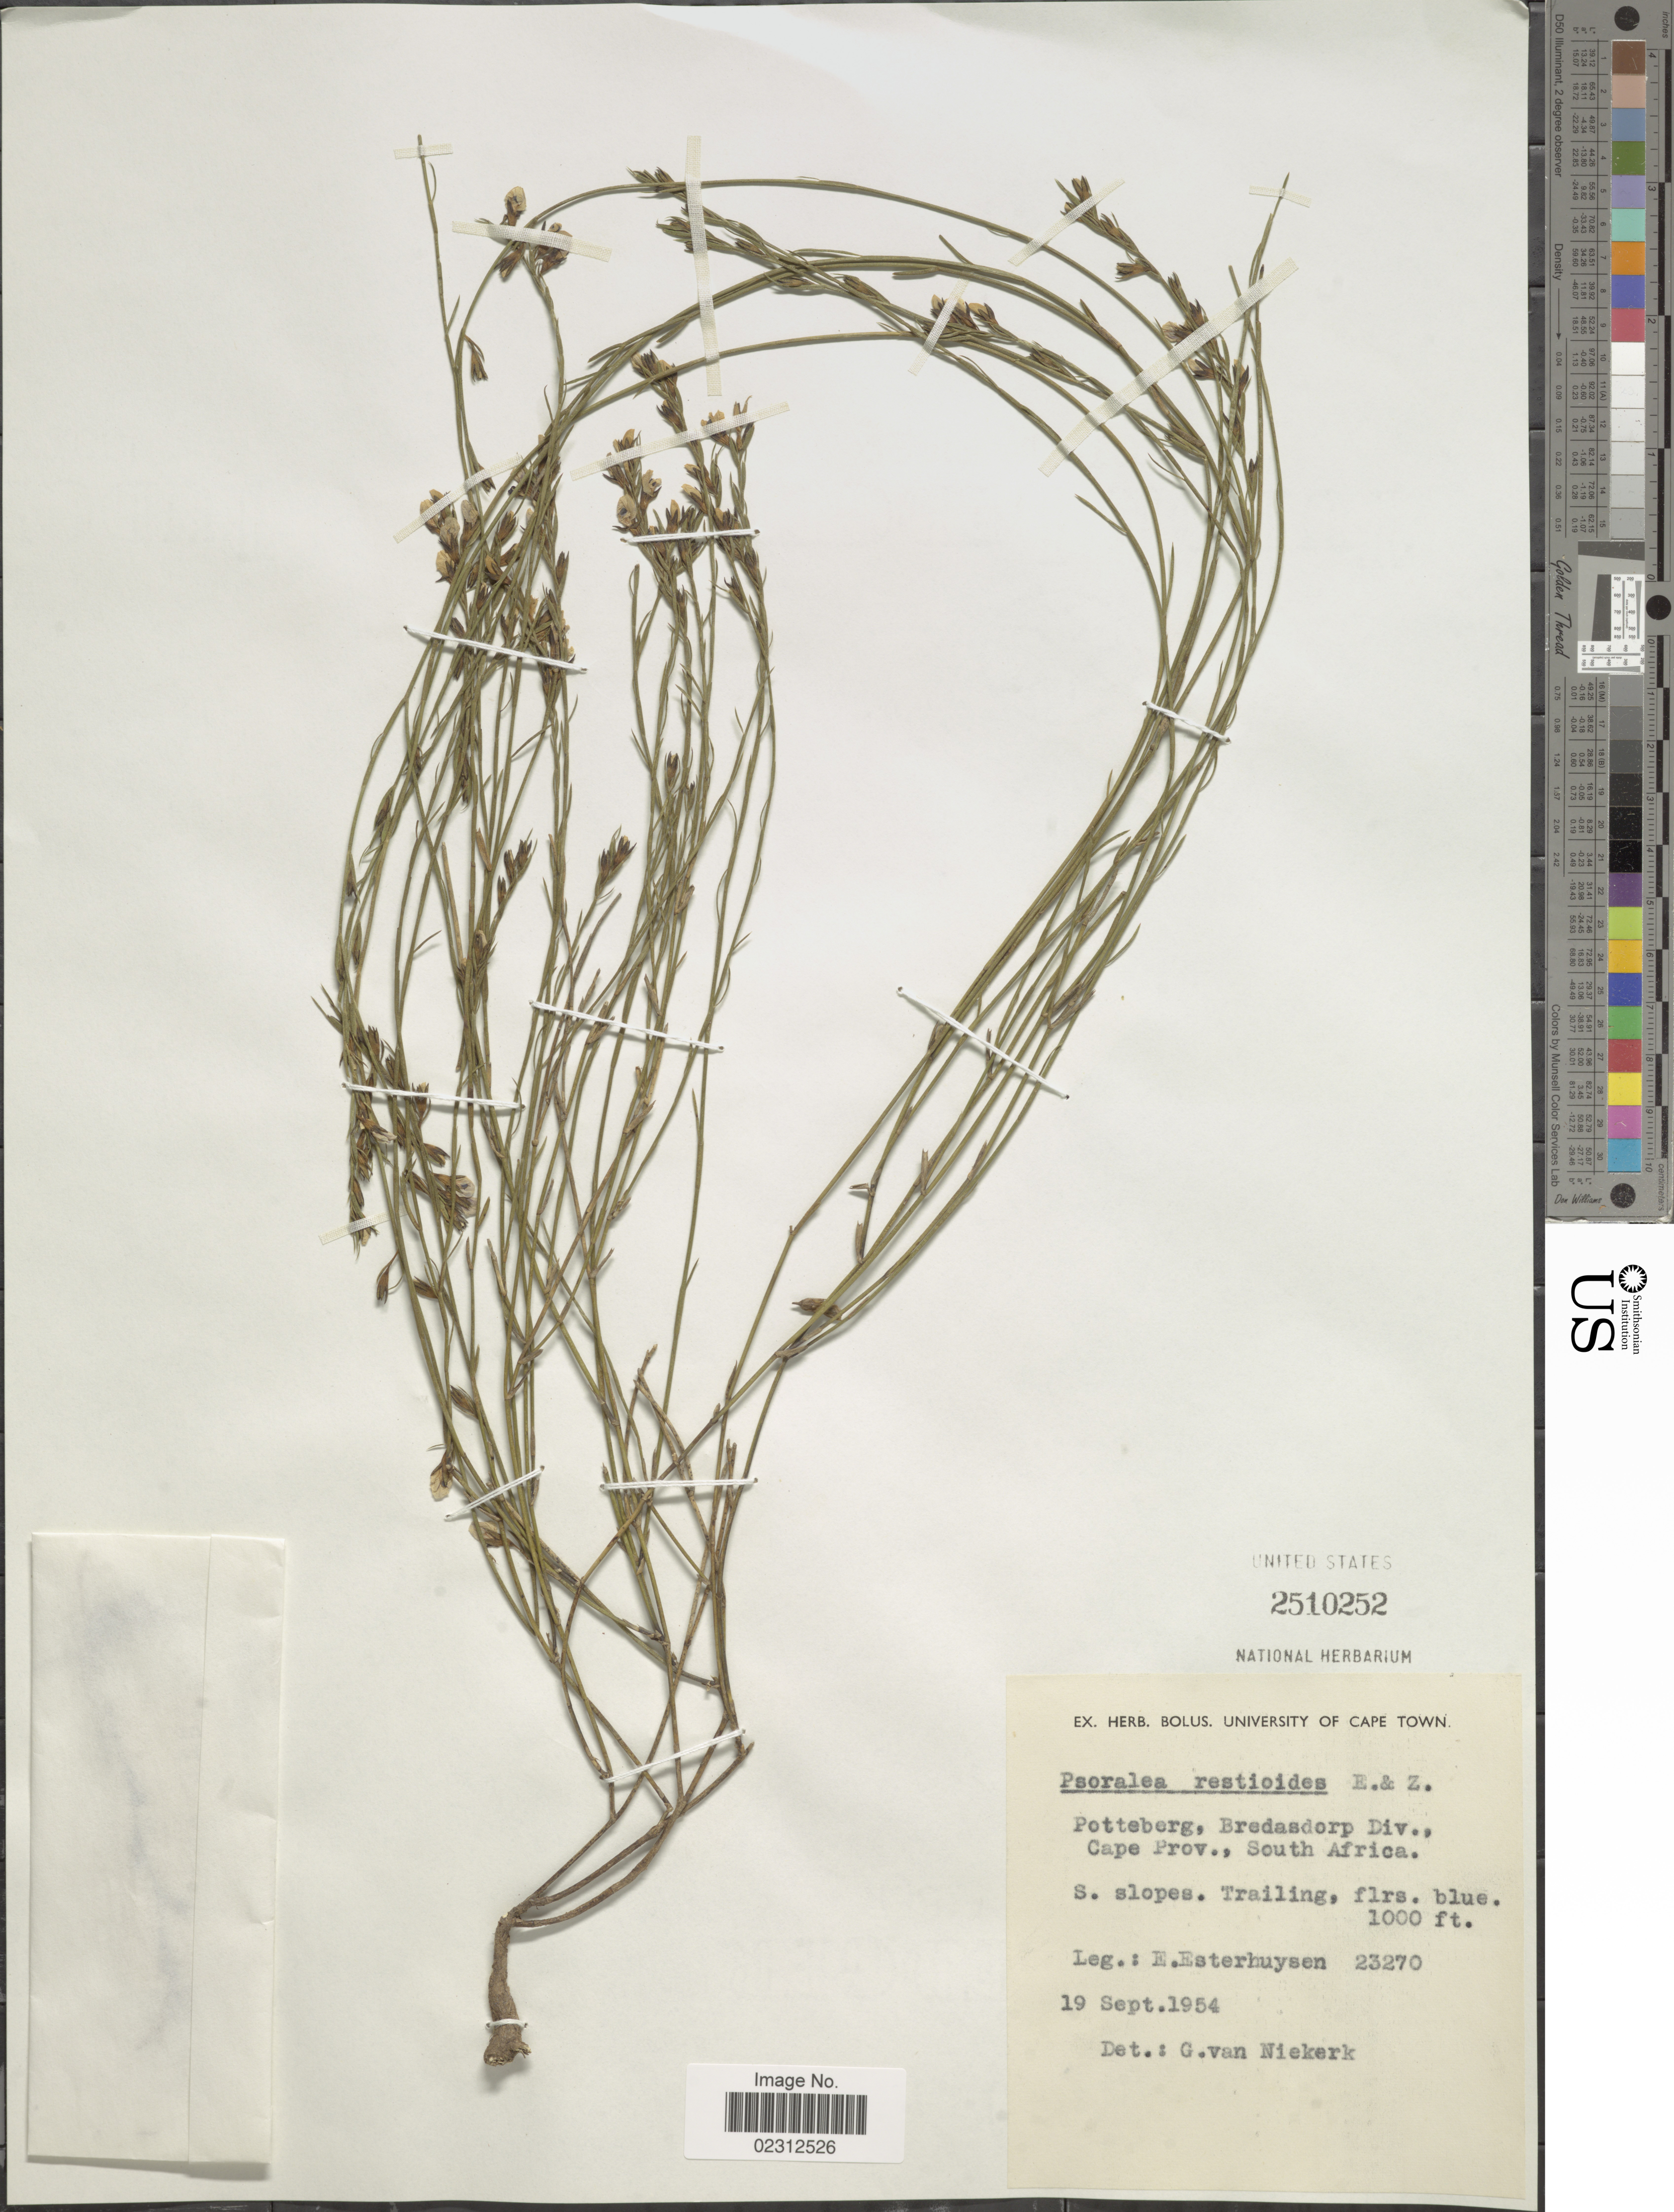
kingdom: Plantae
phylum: Tracheophyta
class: Magnoliopsida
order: Fabales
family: Fabaceae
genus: Psoralea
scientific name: Psoralea restioides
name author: Eckl. & Zeyh.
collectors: E. E. Esterhuysen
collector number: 23270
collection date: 1954-09-19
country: South Africa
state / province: Western Cape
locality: Potteberg, Bredasdorp Div.,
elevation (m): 305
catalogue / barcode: US 2510252